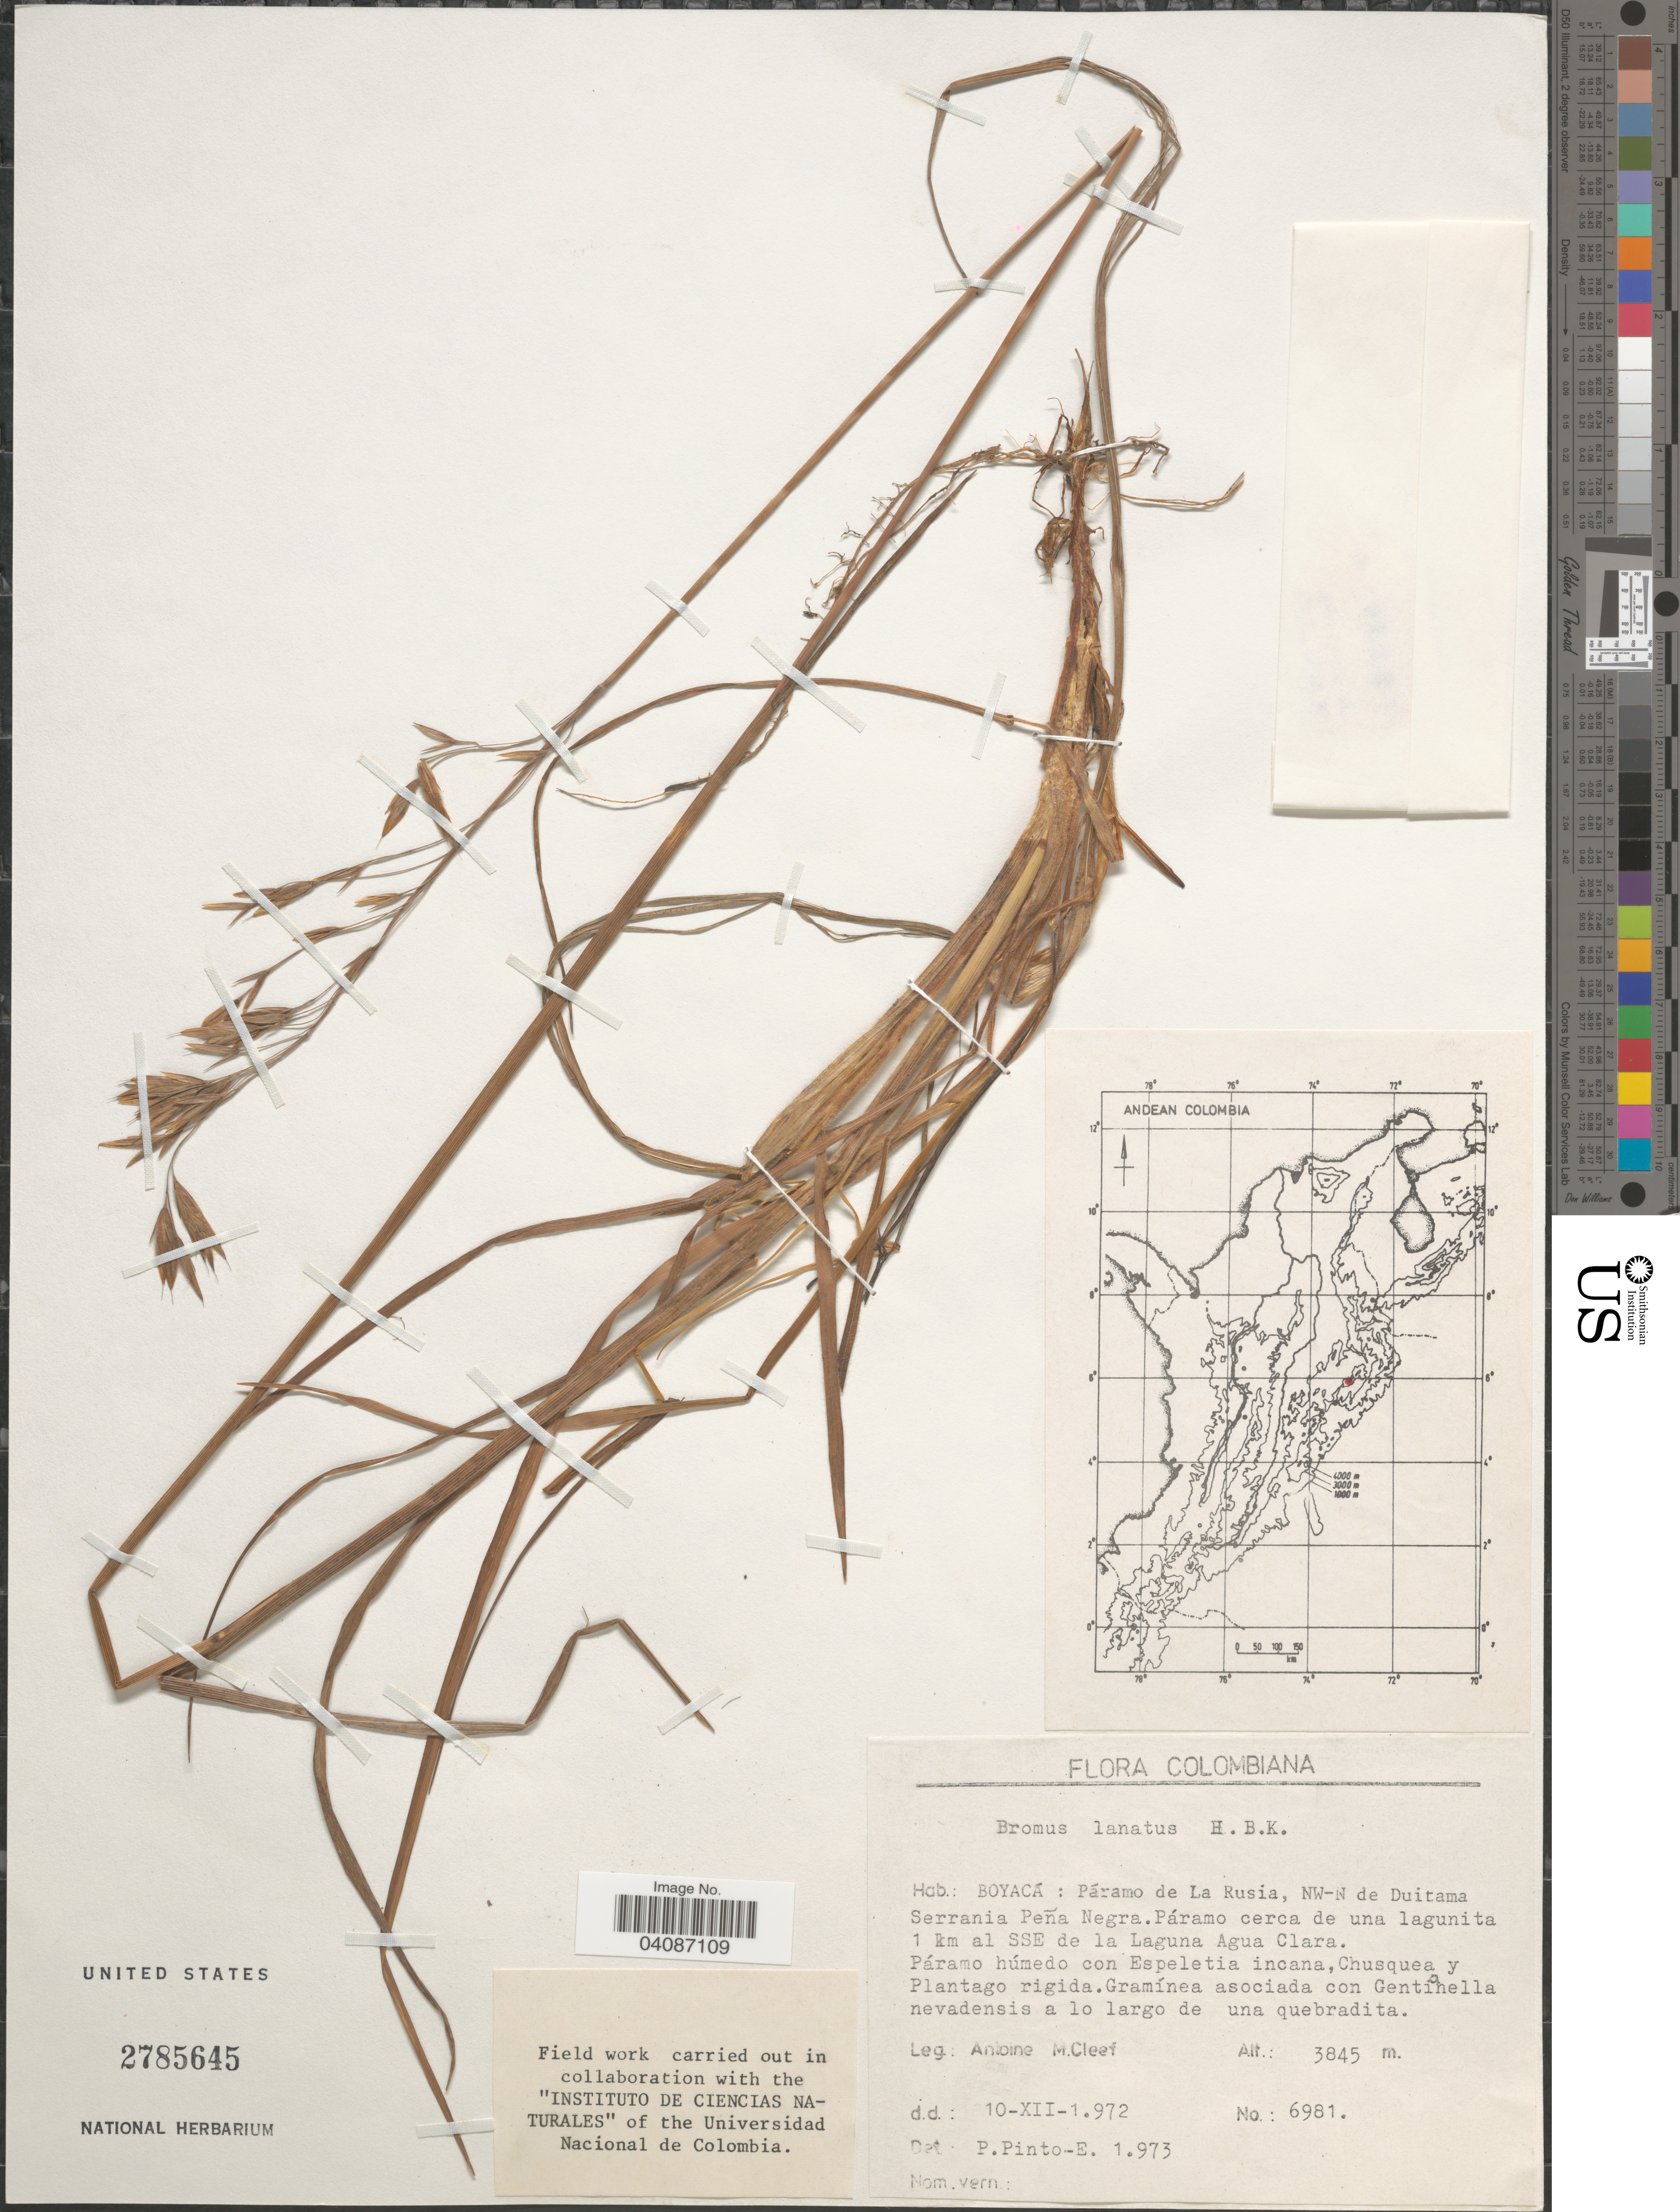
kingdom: Plantae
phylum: Tracheophyta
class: Liliopsida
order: Poales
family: Poaceae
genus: Bromus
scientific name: Bromus lanatus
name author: Kunth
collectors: A. M. Cleef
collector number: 6981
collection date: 1972-12-10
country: Colombia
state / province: Boyacá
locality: Páramo de La Rusia, NW-N de Duitama Serrania Peña Negra. Páramo cerca de una lagunita 1 km al SSE de la Laguna Agua Clara.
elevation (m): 3845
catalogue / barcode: US 2785645